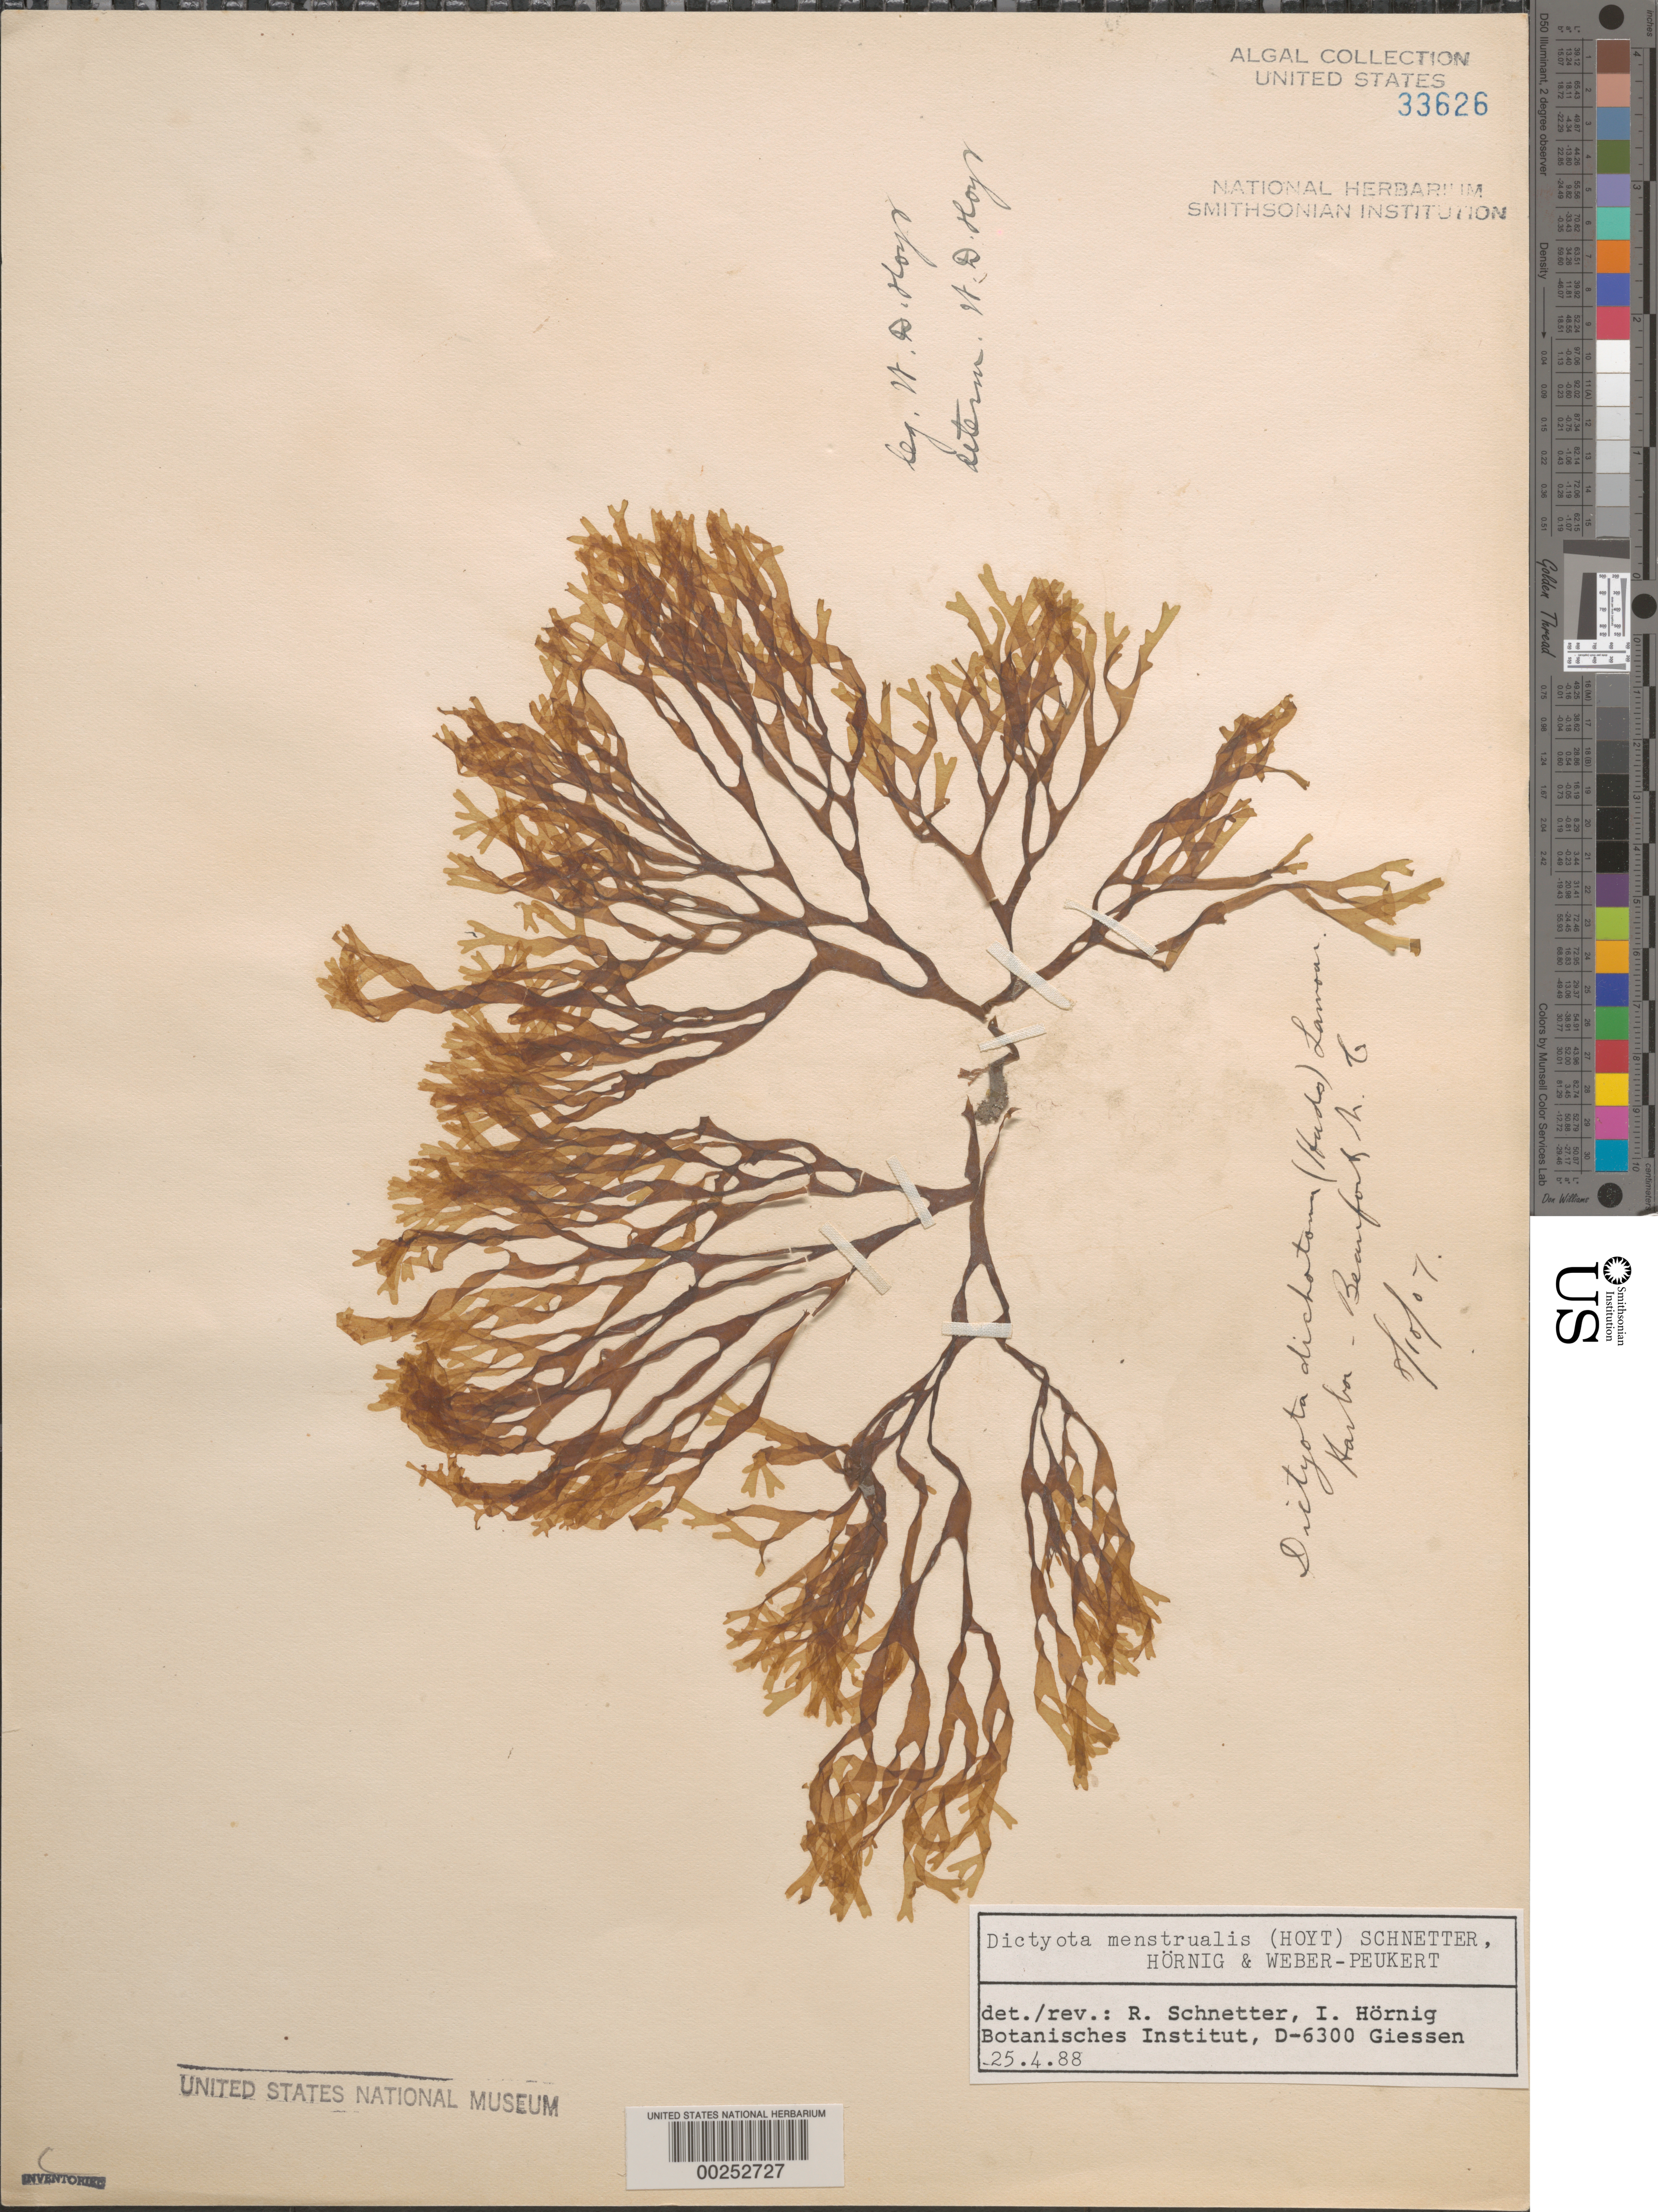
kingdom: Chromista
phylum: Ochrophyta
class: Phaeophyceae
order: Dictyotales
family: Dictyotaceae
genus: Dictyota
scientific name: Dictyota menstrualis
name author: (Hoyt) Schnetter et al.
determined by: Schnetter, R.; Hörnig, I.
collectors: W. D. Hoyt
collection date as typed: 10 Aug 1907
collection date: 1907-08-10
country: United States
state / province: North Carolina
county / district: Carteret County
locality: Beaufort Harbor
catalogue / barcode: US 33626